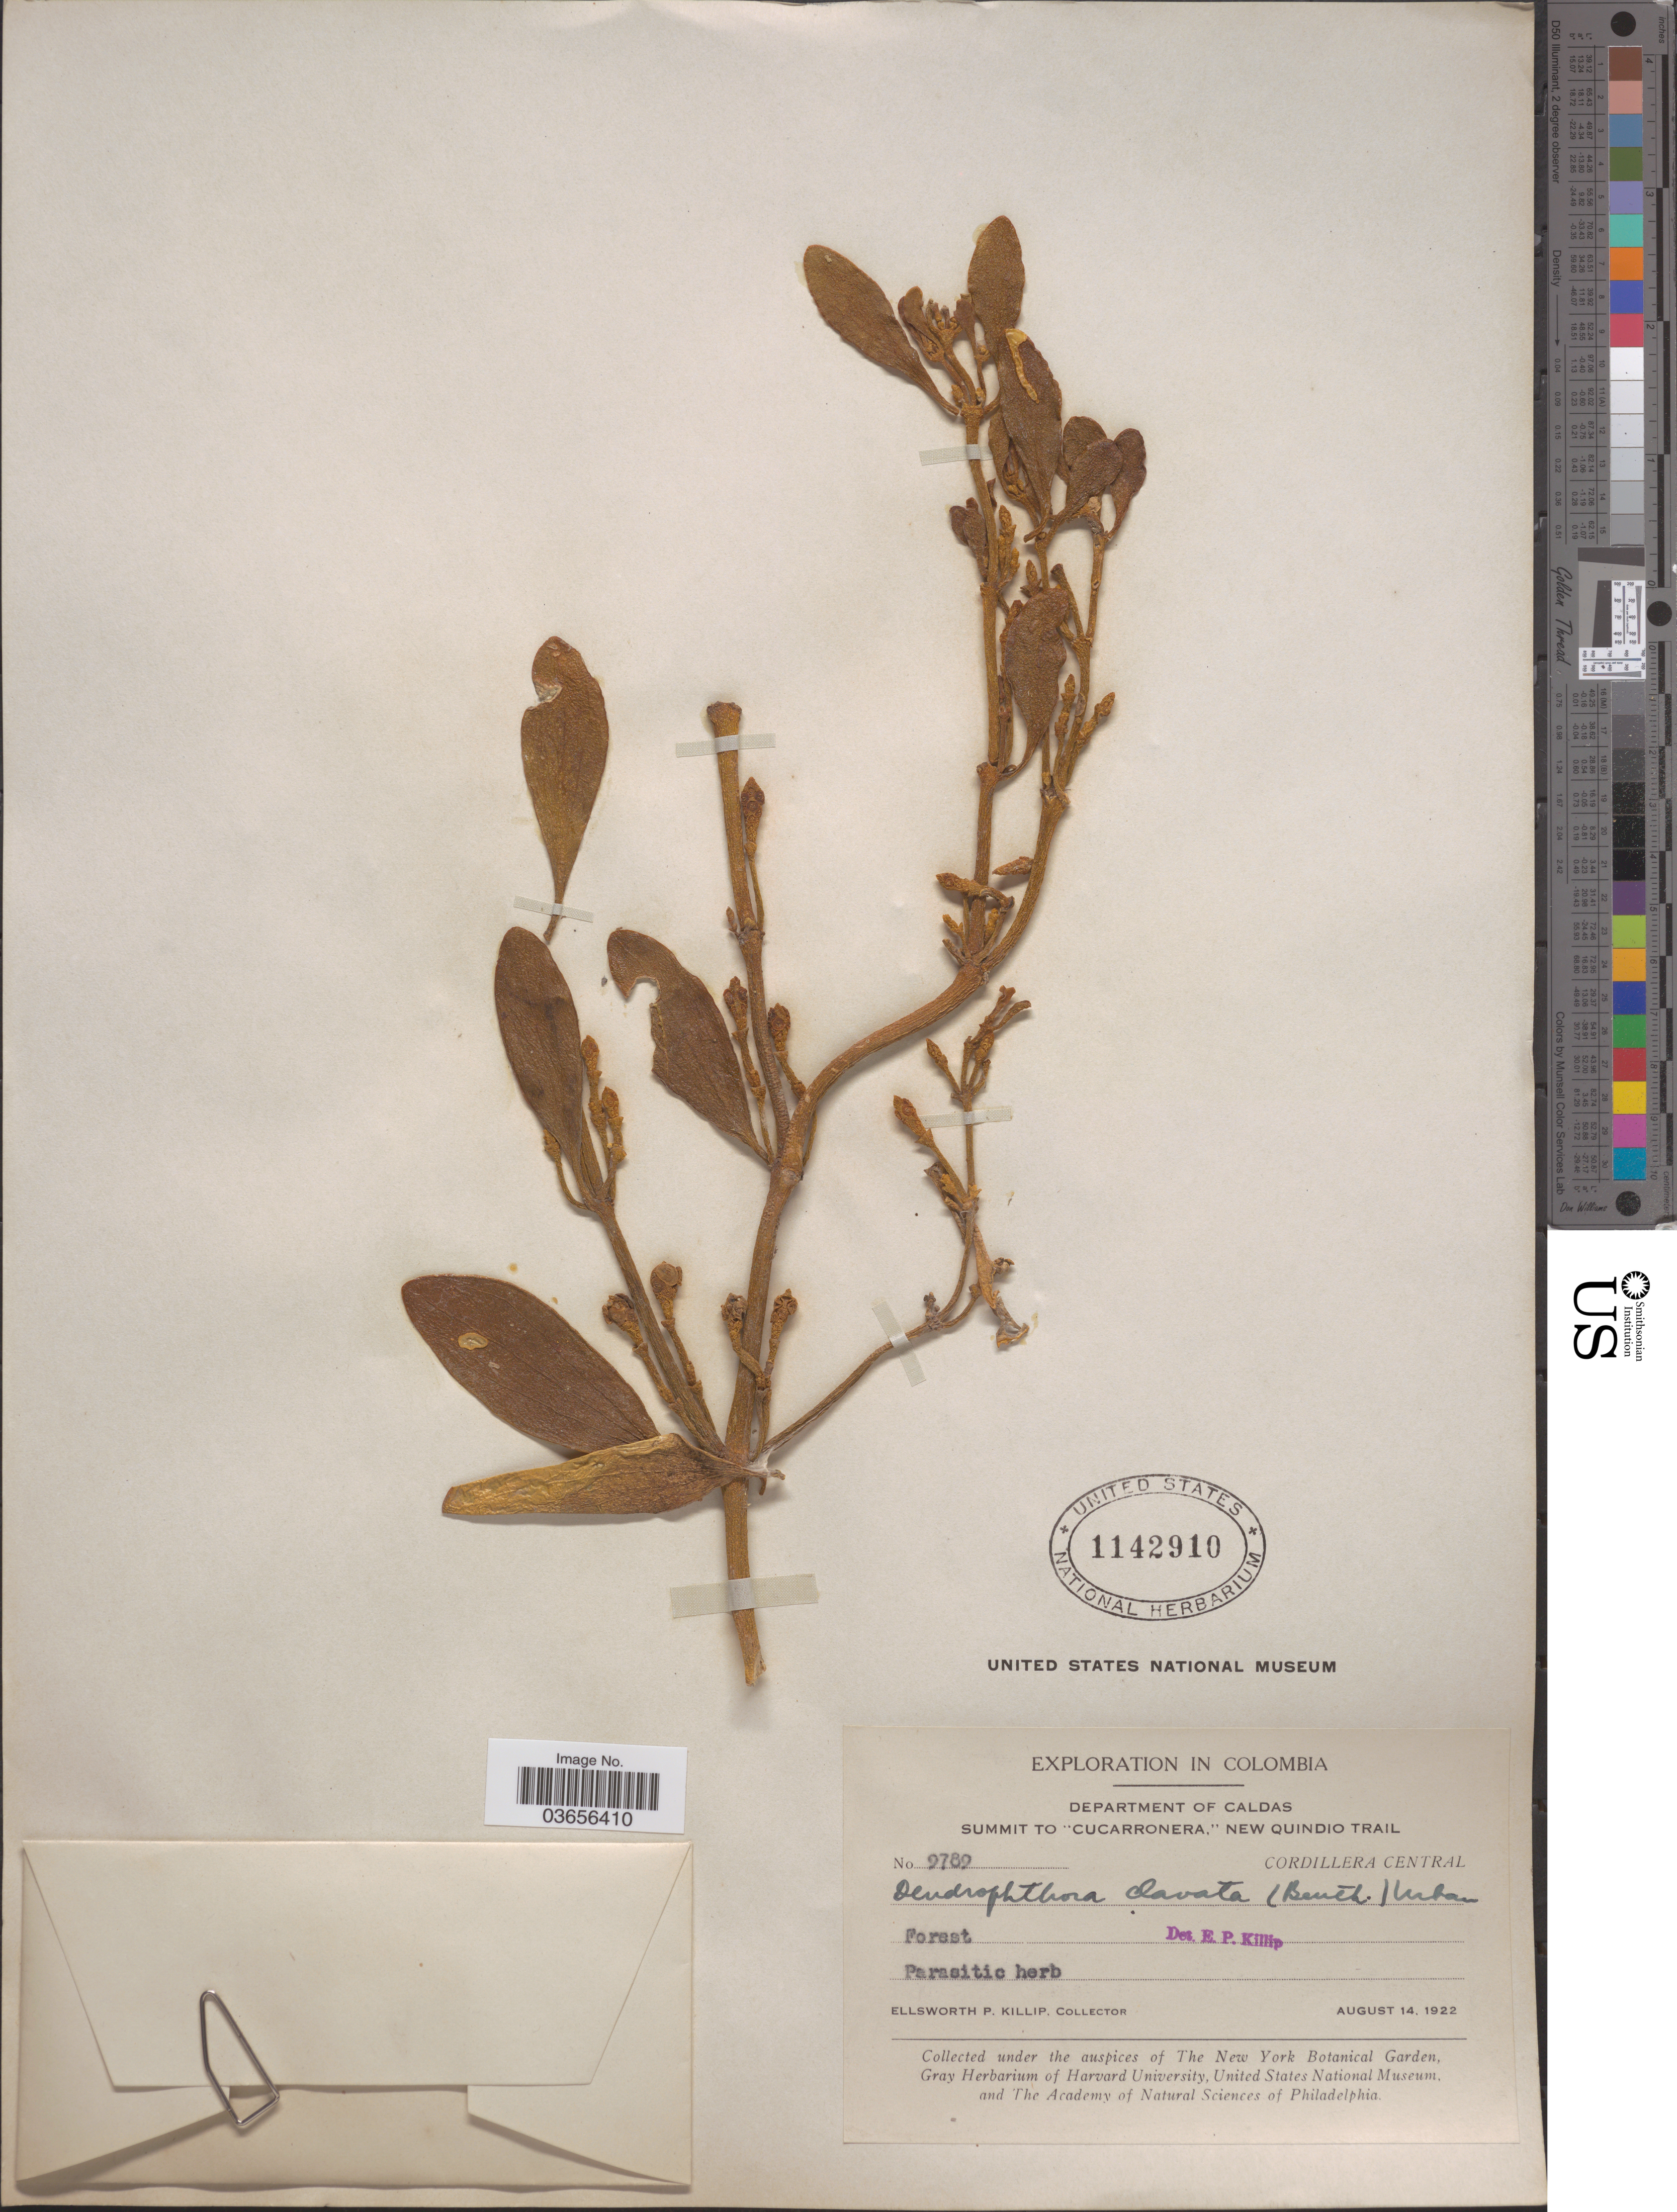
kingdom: Plantae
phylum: Tracheophyta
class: Magnoliopsida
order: Santalales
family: Viscaceae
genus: Dendrophthora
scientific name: Dendrophthora clavata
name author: (Benth.) Urb.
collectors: E. P. Killip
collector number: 9789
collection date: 1922-08-14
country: Colombia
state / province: Caldas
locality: Department of Caldas. Summit to "Cucarronera", New Quindio Trail. Cordillera Central.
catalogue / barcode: US 1142910